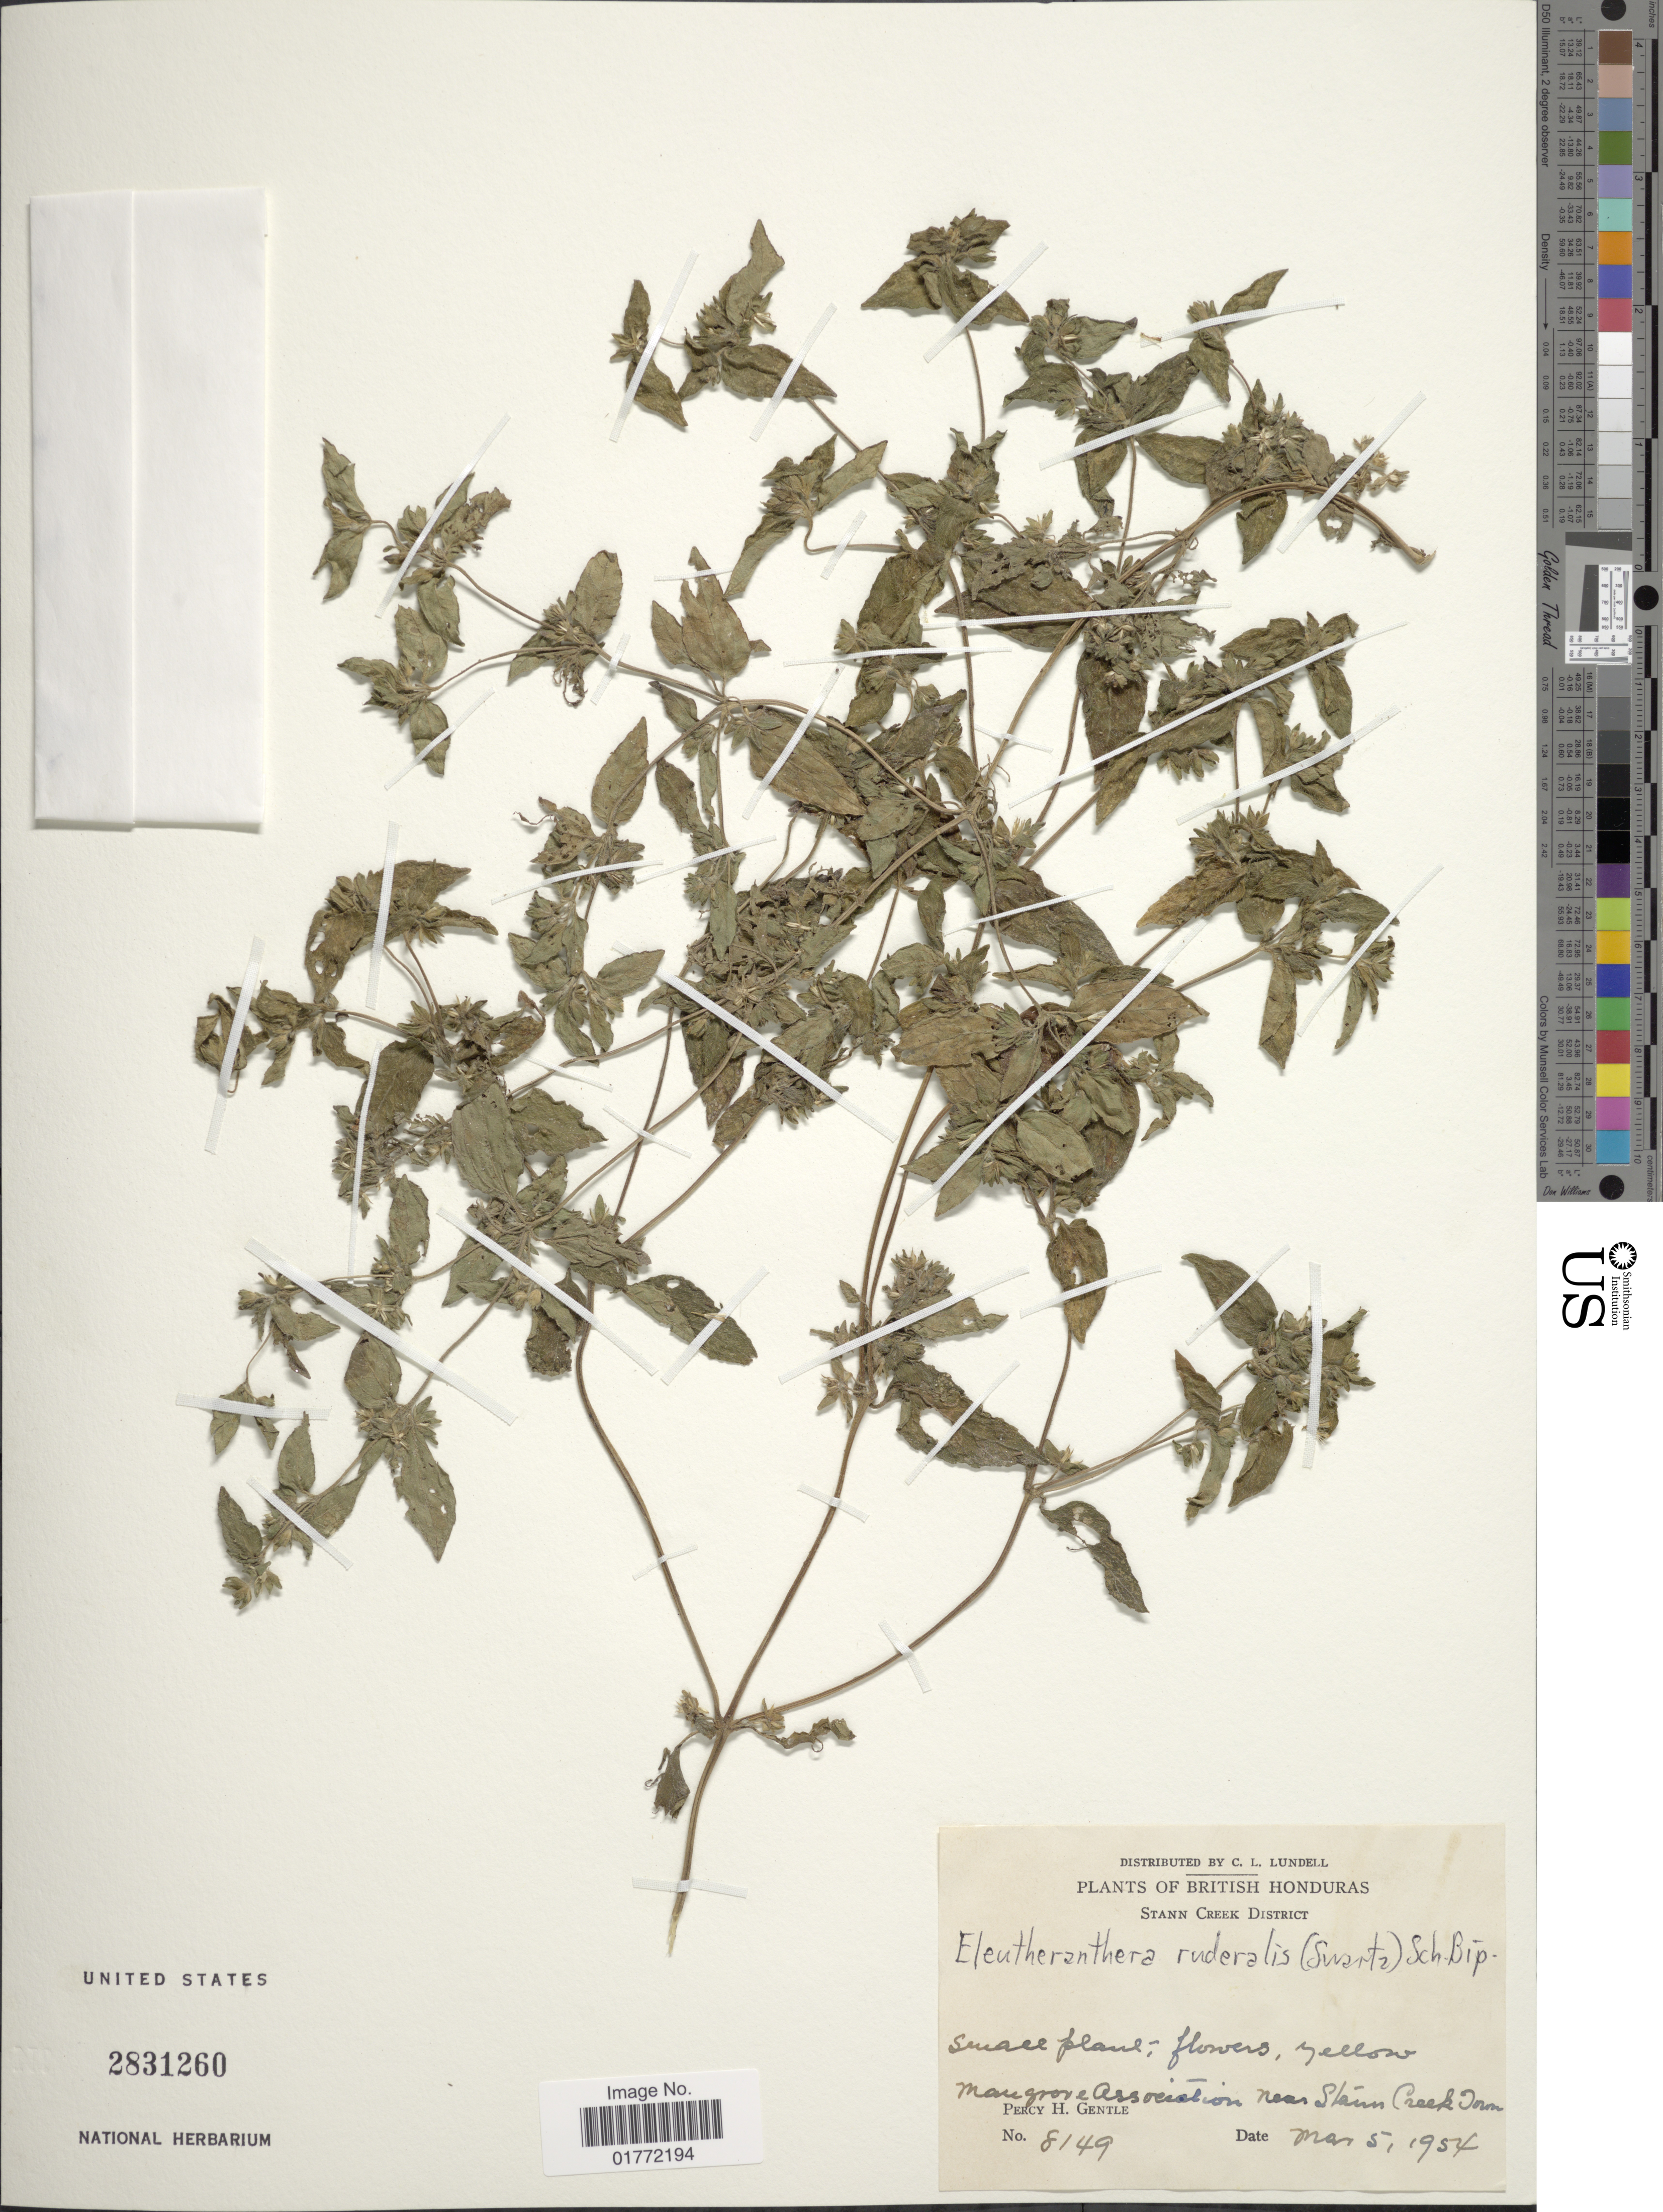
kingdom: Plantae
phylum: Tracheophyta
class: Magnoliopsida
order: Asterales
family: Asteraceae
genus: Eleutheranthera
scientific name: Eleutheranthera ruderalis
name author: (Sw.) Sch. Bip.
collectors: P. H. Gentle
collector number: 8149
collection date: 1954-03-05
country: Belize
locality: British Honduras, Stann Creek, Mangrove Association near Stann Creek Town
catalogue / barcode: US 2831260